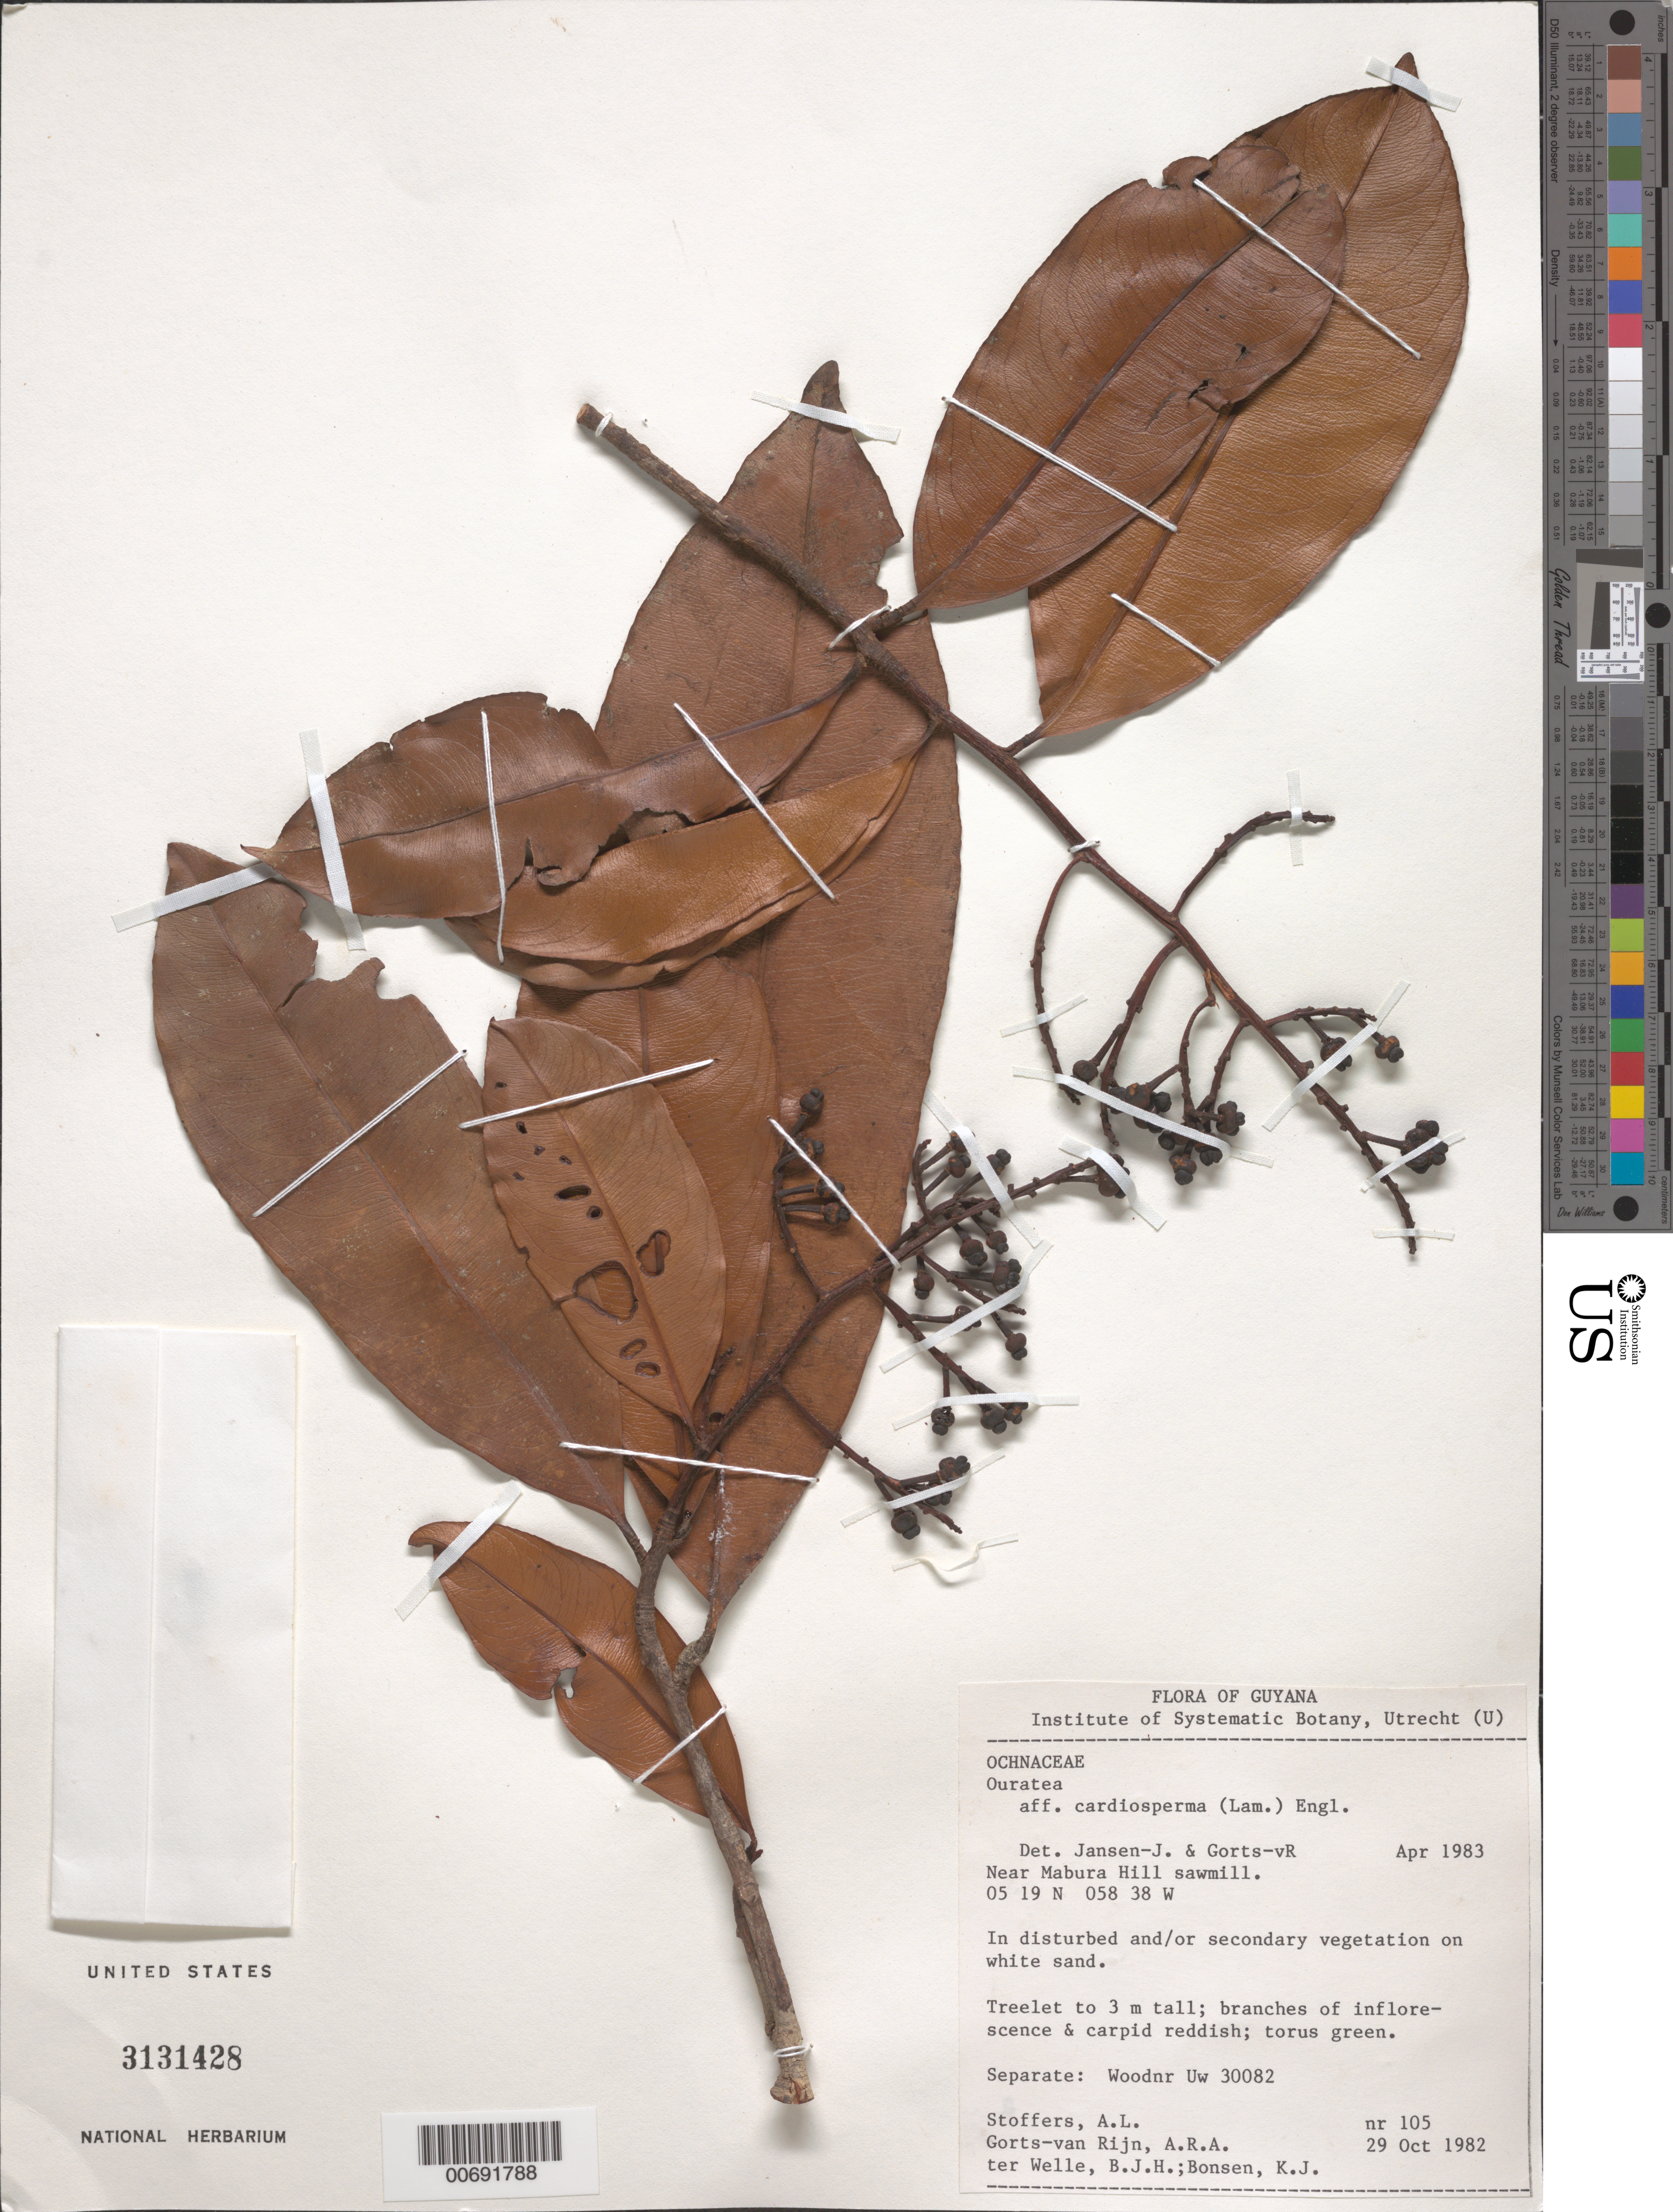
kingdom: Plantae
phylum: Tracheophyta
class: Magnoliopsida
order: Malpighiales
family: Ochnaceae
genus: Ouratea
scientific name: Ouratea cardiosperma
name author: (Lam.) Engl.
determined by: Jansen-Jacobs, M. J.; Görts-van Rijn, A. R.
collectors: A. Stoffers, A. .R. A. Görts-van Rijn, B. Welle & K. Bonsen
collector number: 105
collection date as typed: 29-Oct-82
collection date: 1982-10-29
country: Guyana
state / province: U. Demerara-Berbice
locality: Mabura Hill, near sawmill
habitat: Disturbed and/or secondary vegetation on white sand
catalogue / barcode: US 3131428